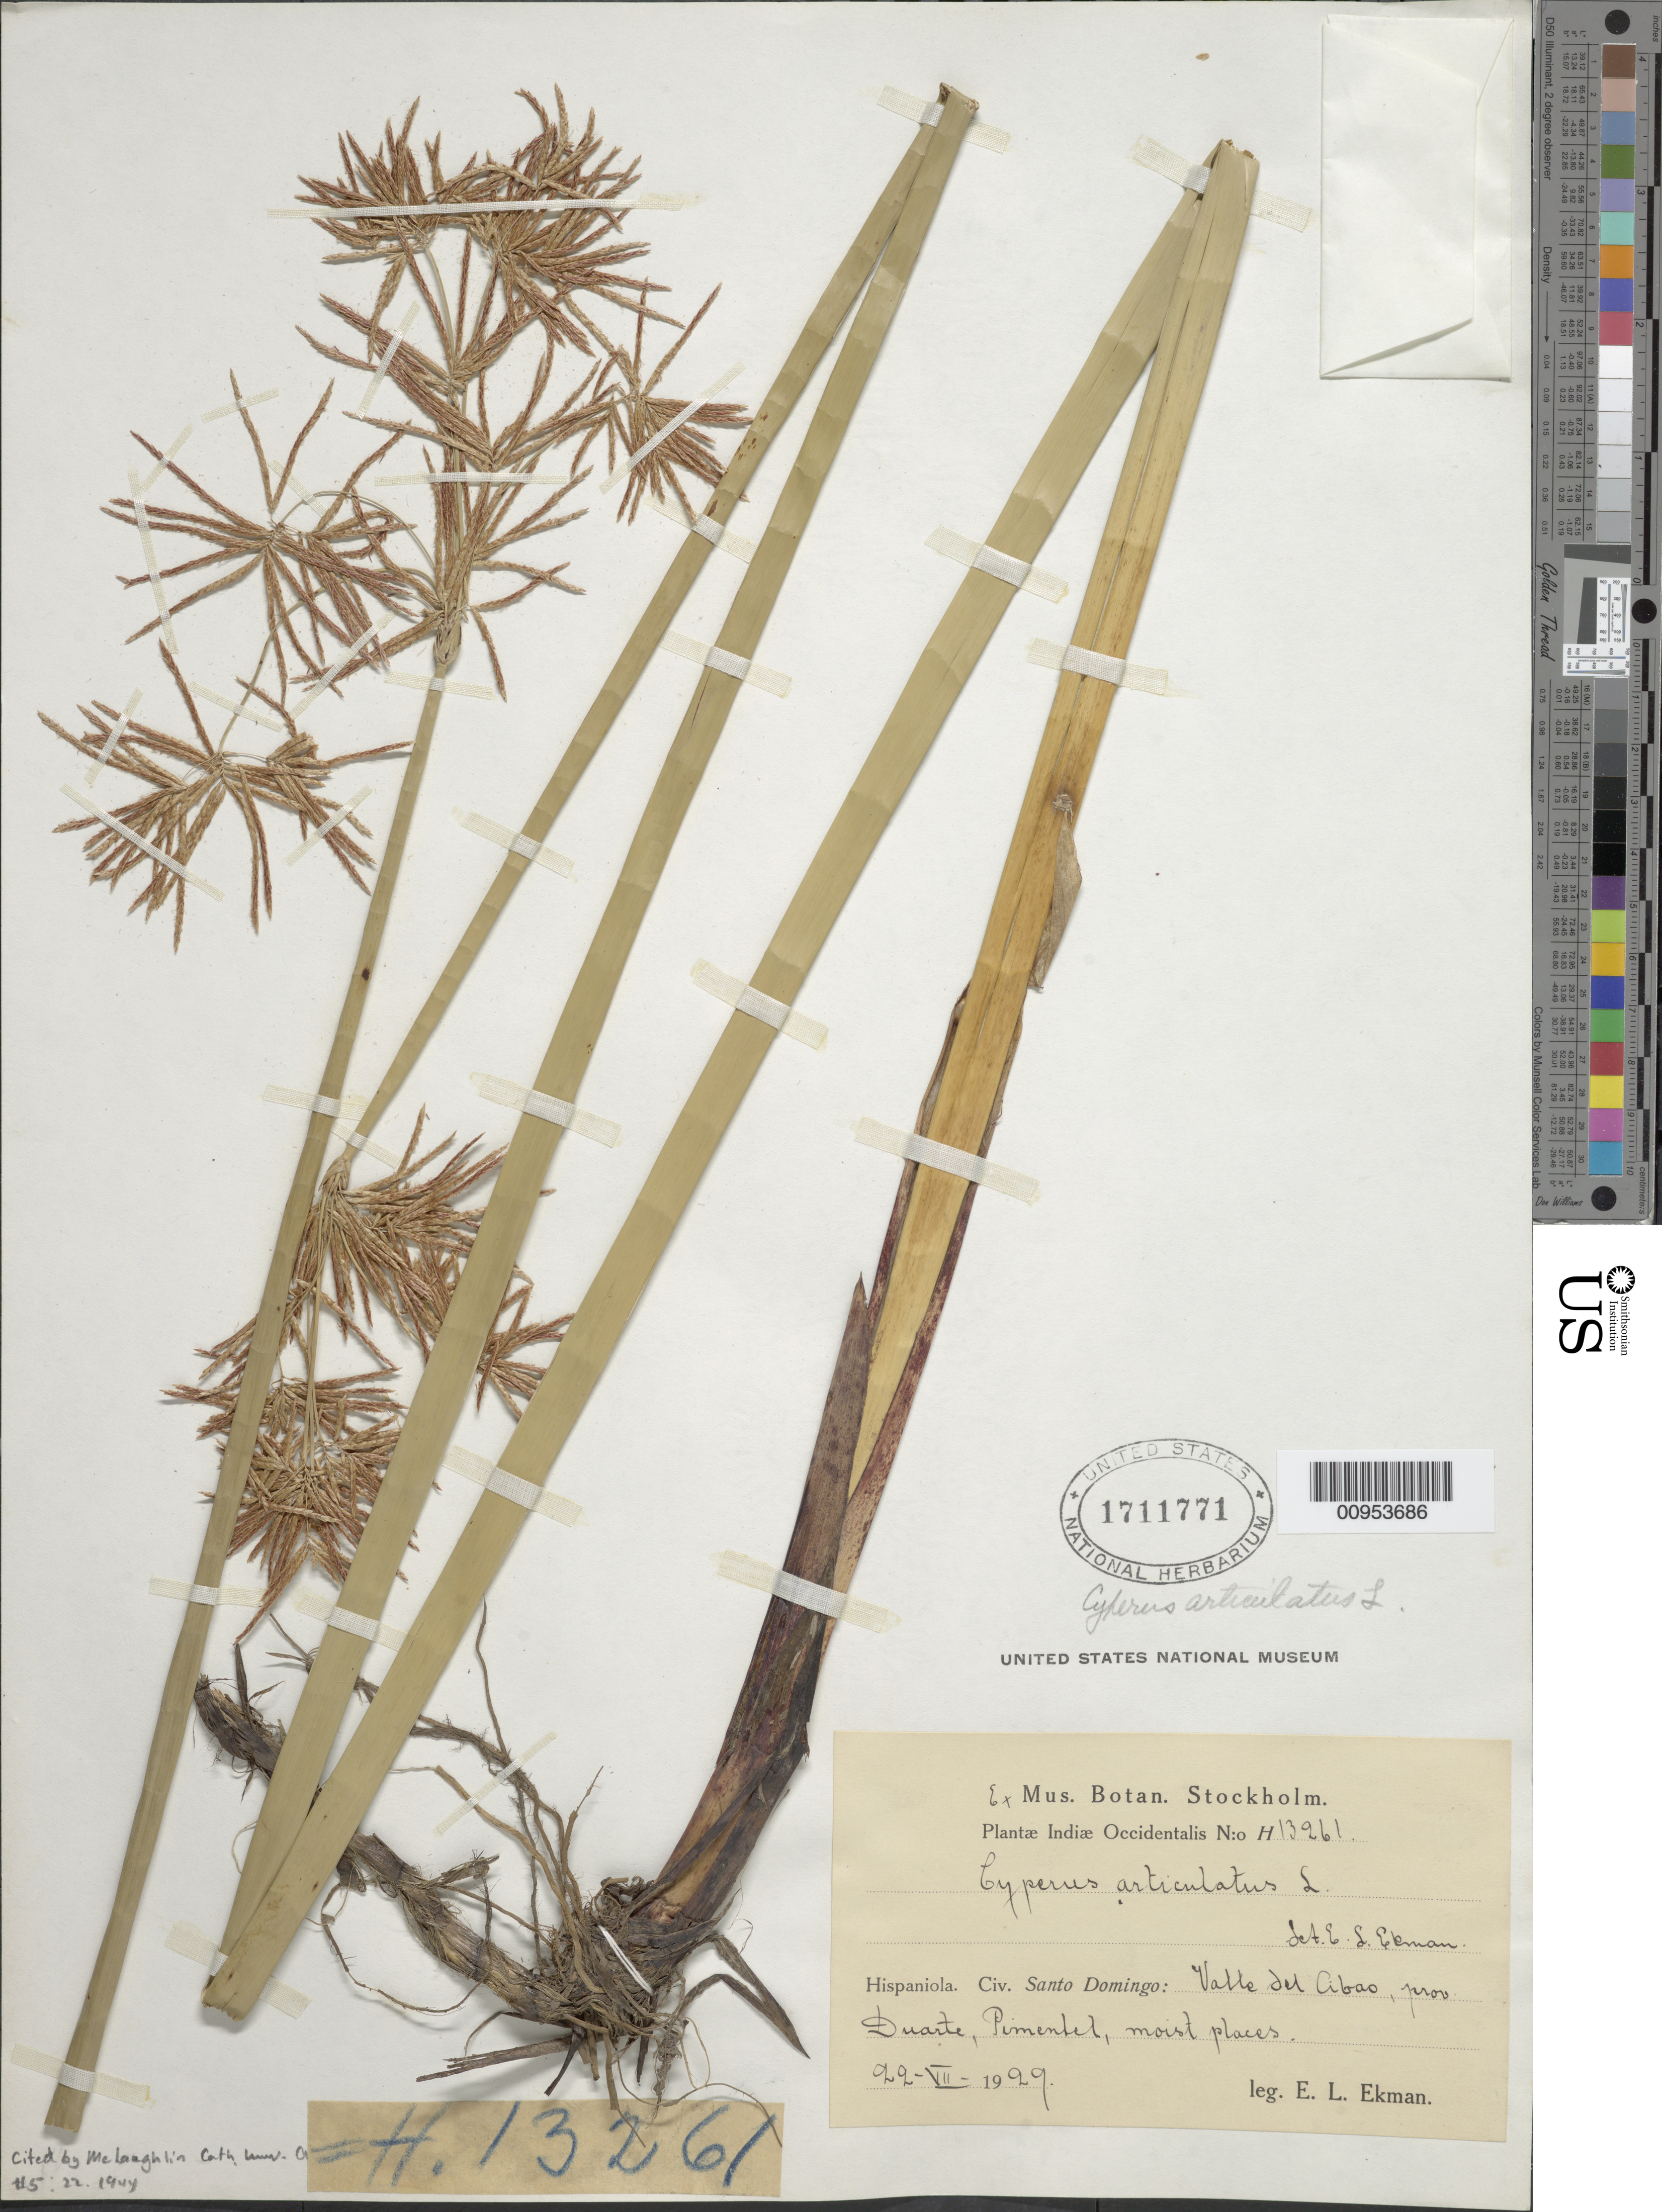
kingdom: Plantae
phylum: Tracheophyta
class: Liliopsida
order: Poales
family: Cyperaceae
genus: Cyperus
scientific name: Cyperus articulatus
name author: L.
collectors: E. L. Ekman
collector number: H 13261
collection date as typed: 22 Jul 1929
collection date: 1929-07-22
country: Dominican Republic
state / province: Duarte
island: Hispaniola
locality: Valle del Cibao, Pimentel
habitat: Moist places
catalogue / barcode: US 1711771